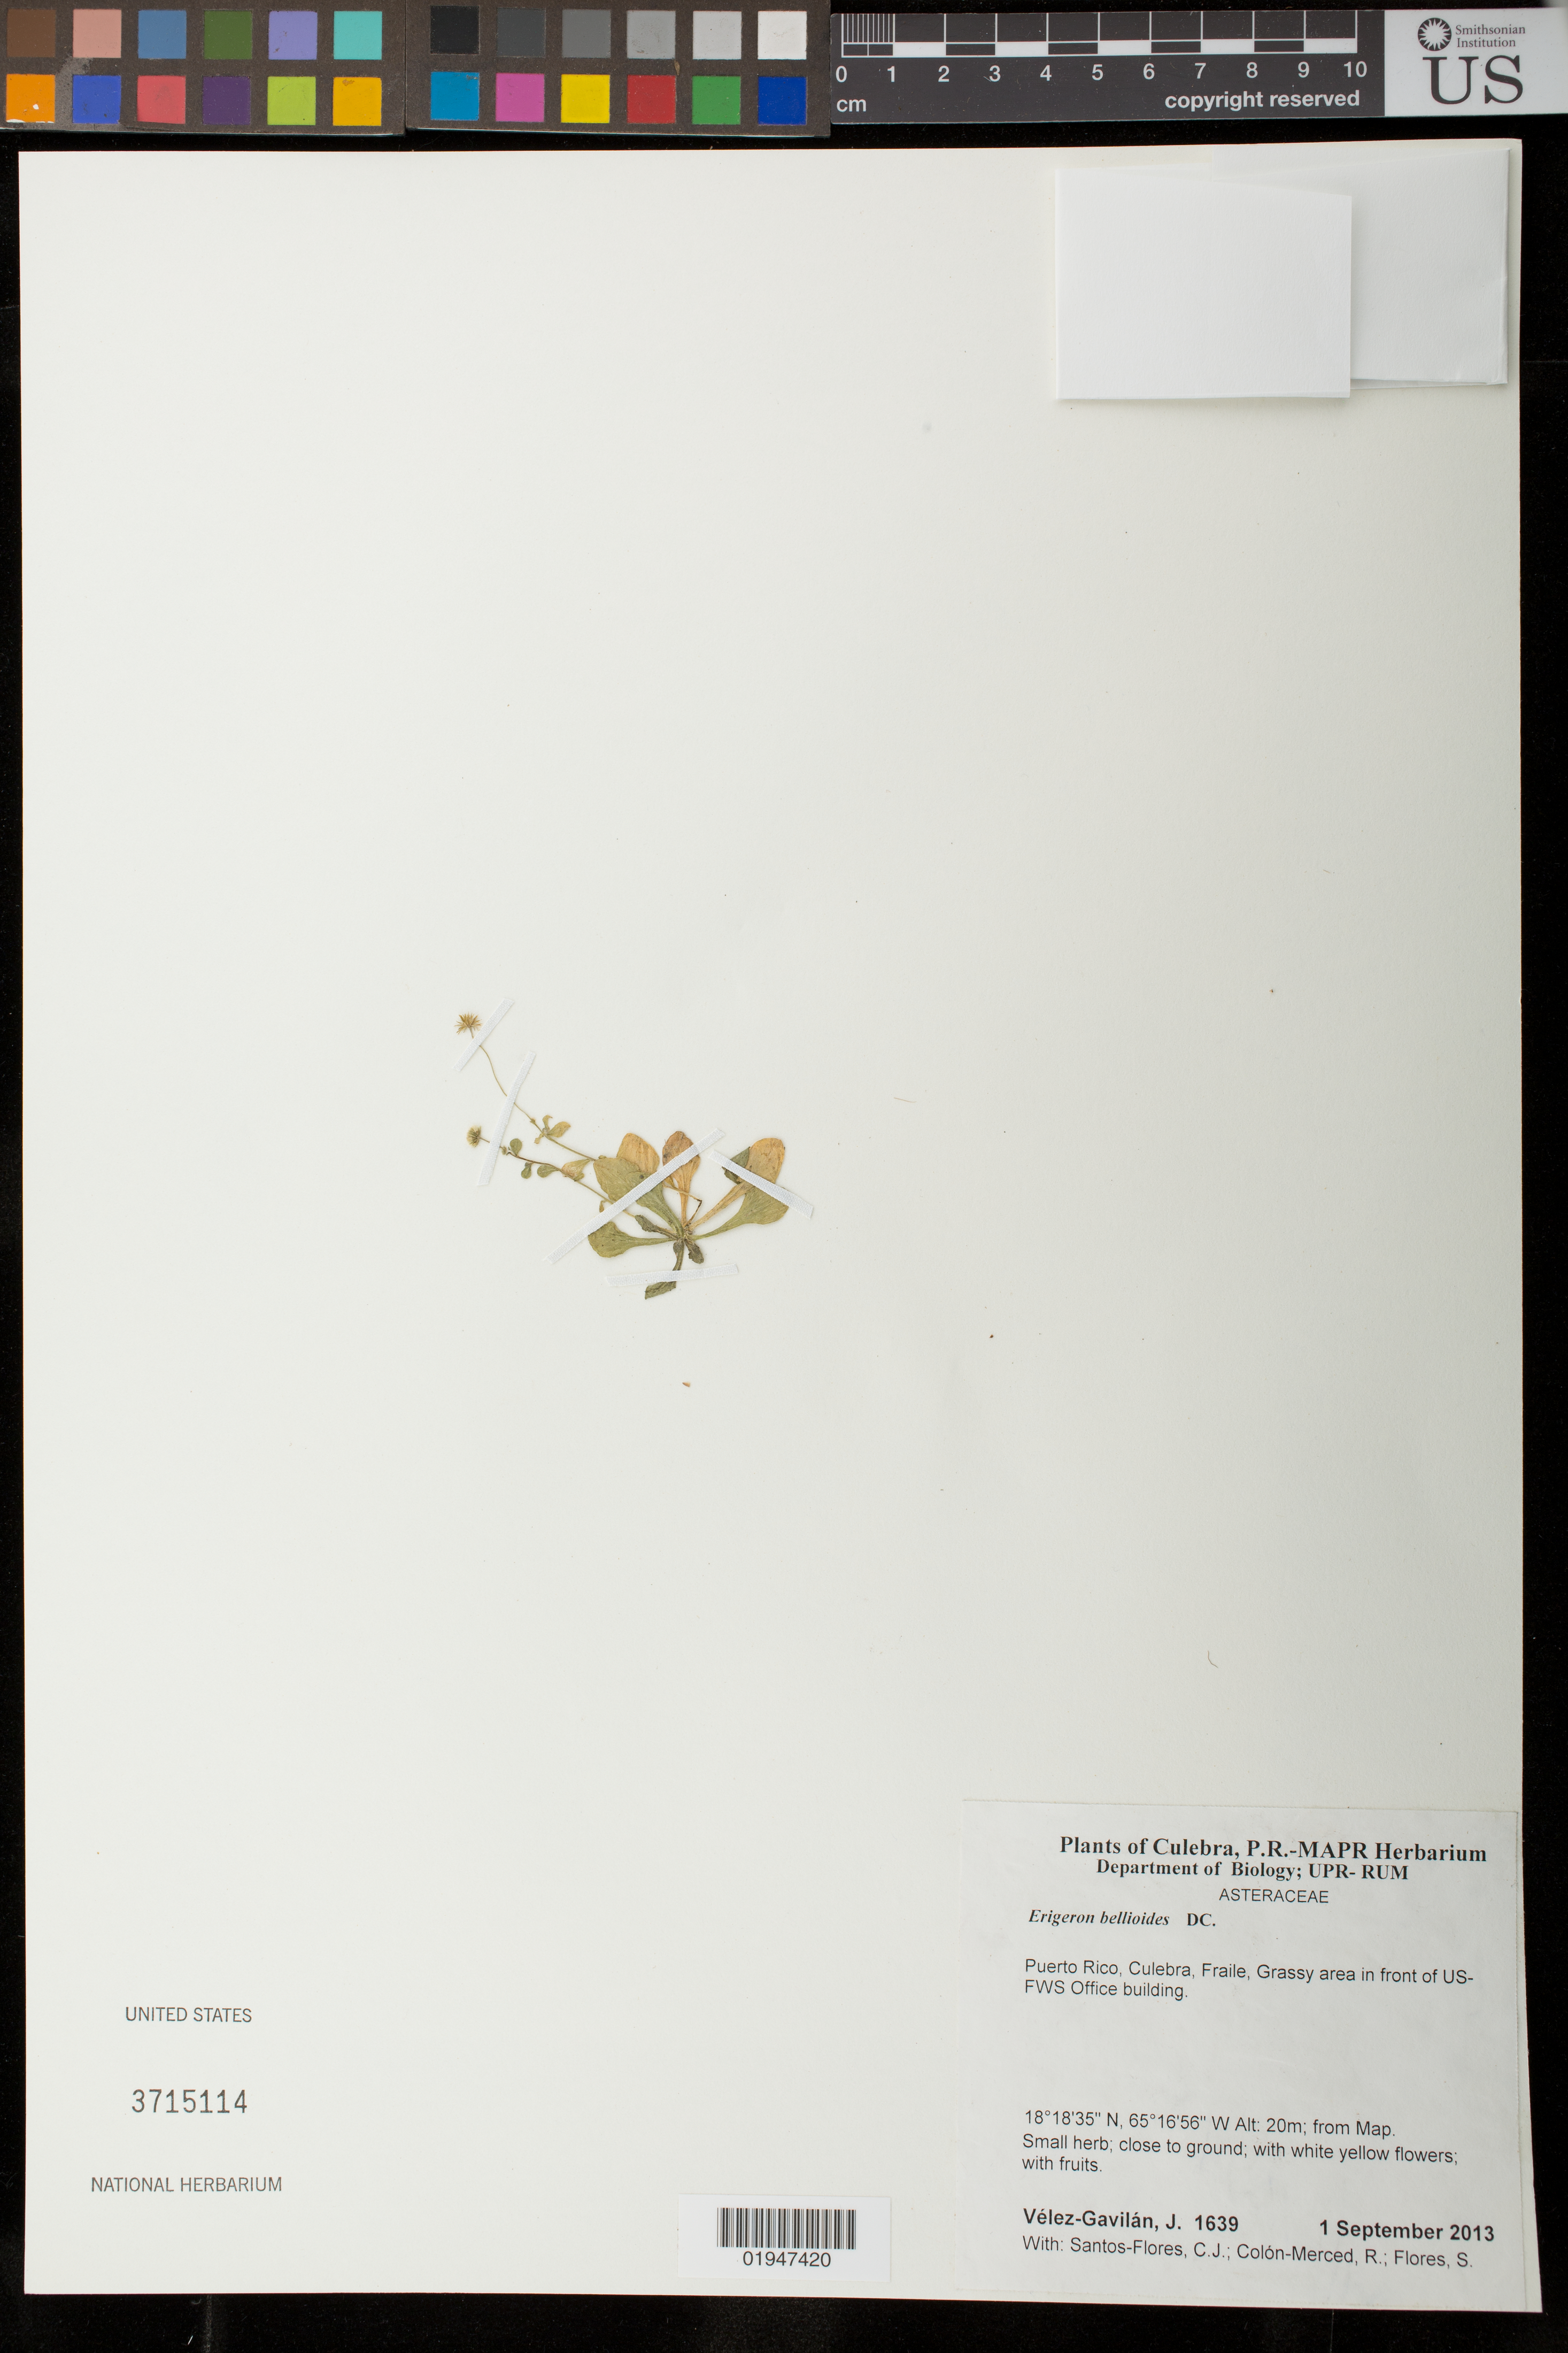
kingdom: Plantae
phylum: Tracheophyta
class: Magnoliopsida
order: Asterales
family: Asteraceae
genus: Erigeron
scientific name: Erigeron bellioides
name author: DC.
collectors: J. Vélez-Gavilán, C. Santos-Flores, R. Colôn-Merced & J. Flores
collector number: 1639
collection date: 2013-09-01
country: Puerto Rico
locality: Culebra, Fraile, grassy area in front of US-FWS office building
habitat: Grassy area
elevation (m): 20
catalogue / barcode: US 3715114